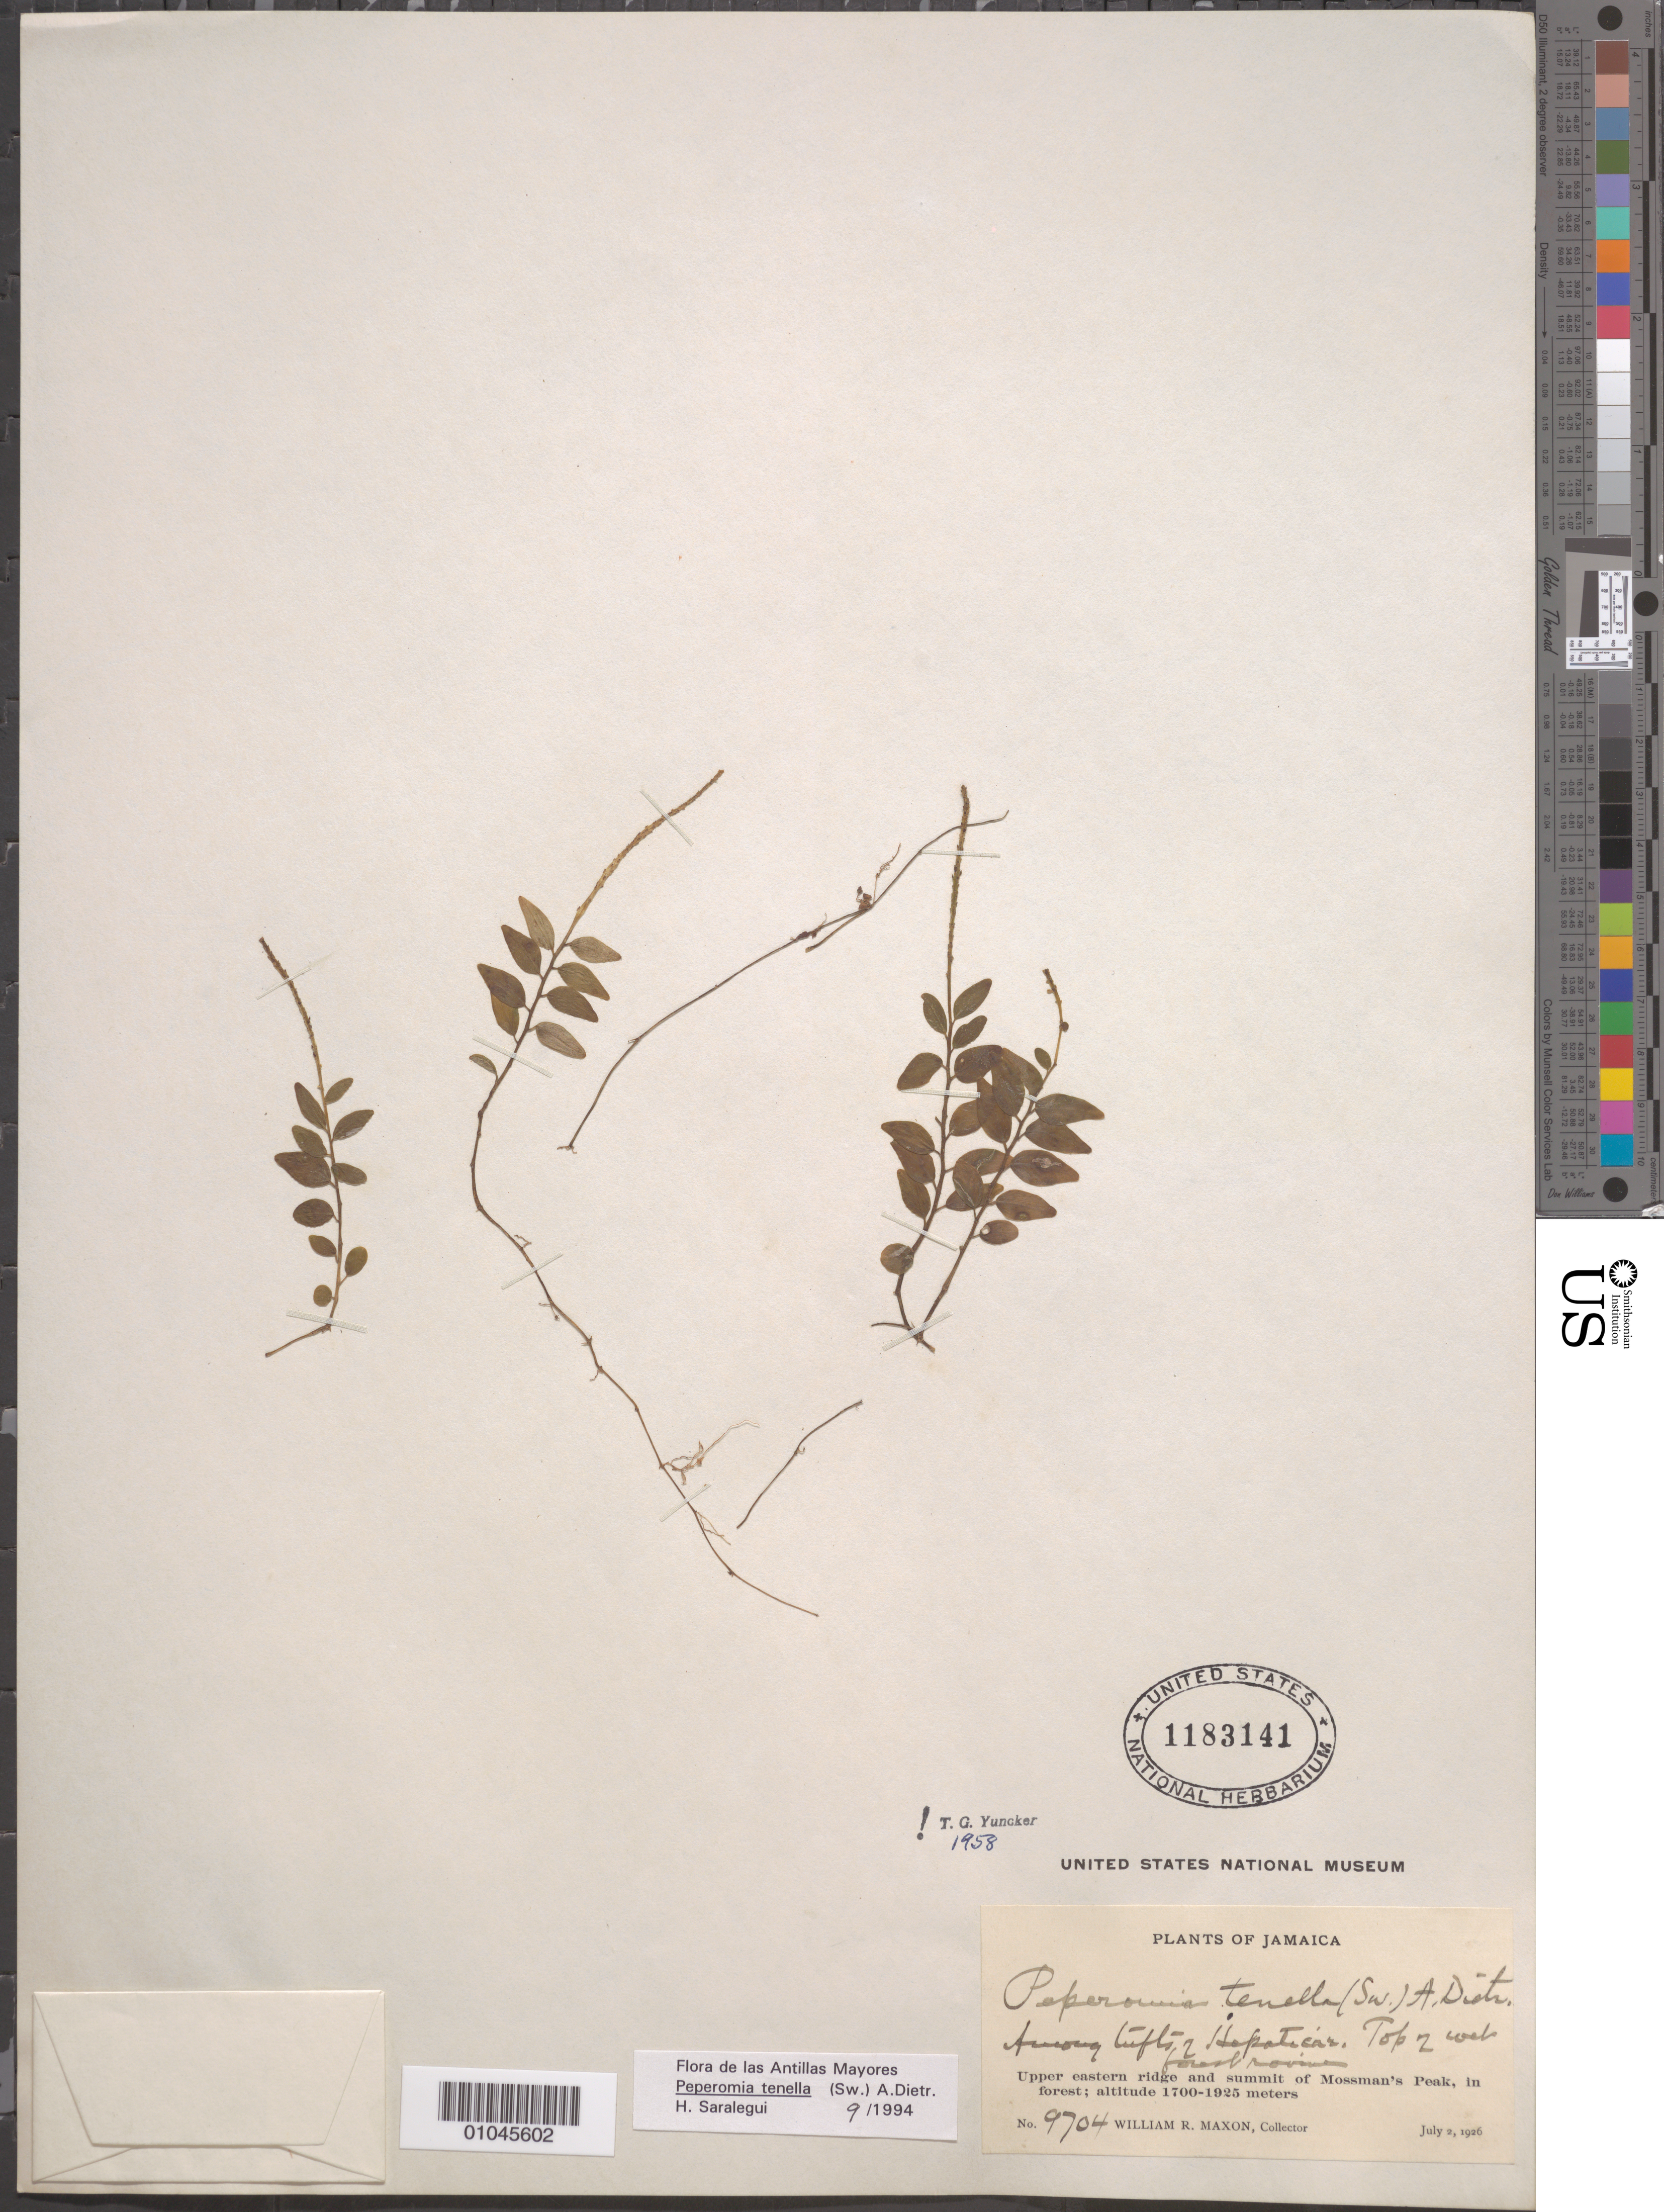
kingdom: Plantae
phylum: Tracheophyta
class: Magnoliopsida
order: Piperales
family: Piperaceae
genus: Peperomia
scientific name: Peperomia tenella var. tenella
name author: (Sw.) A. Dietr.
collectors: W. R. Maxon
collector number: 9704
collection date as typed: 02 Jul 1926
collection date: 1926-07-02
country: Jamaica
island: Jamaica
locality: Upper eastern ridge and summit of Mossman's peak, in forest.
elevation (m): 1700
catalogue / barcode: US 1183141